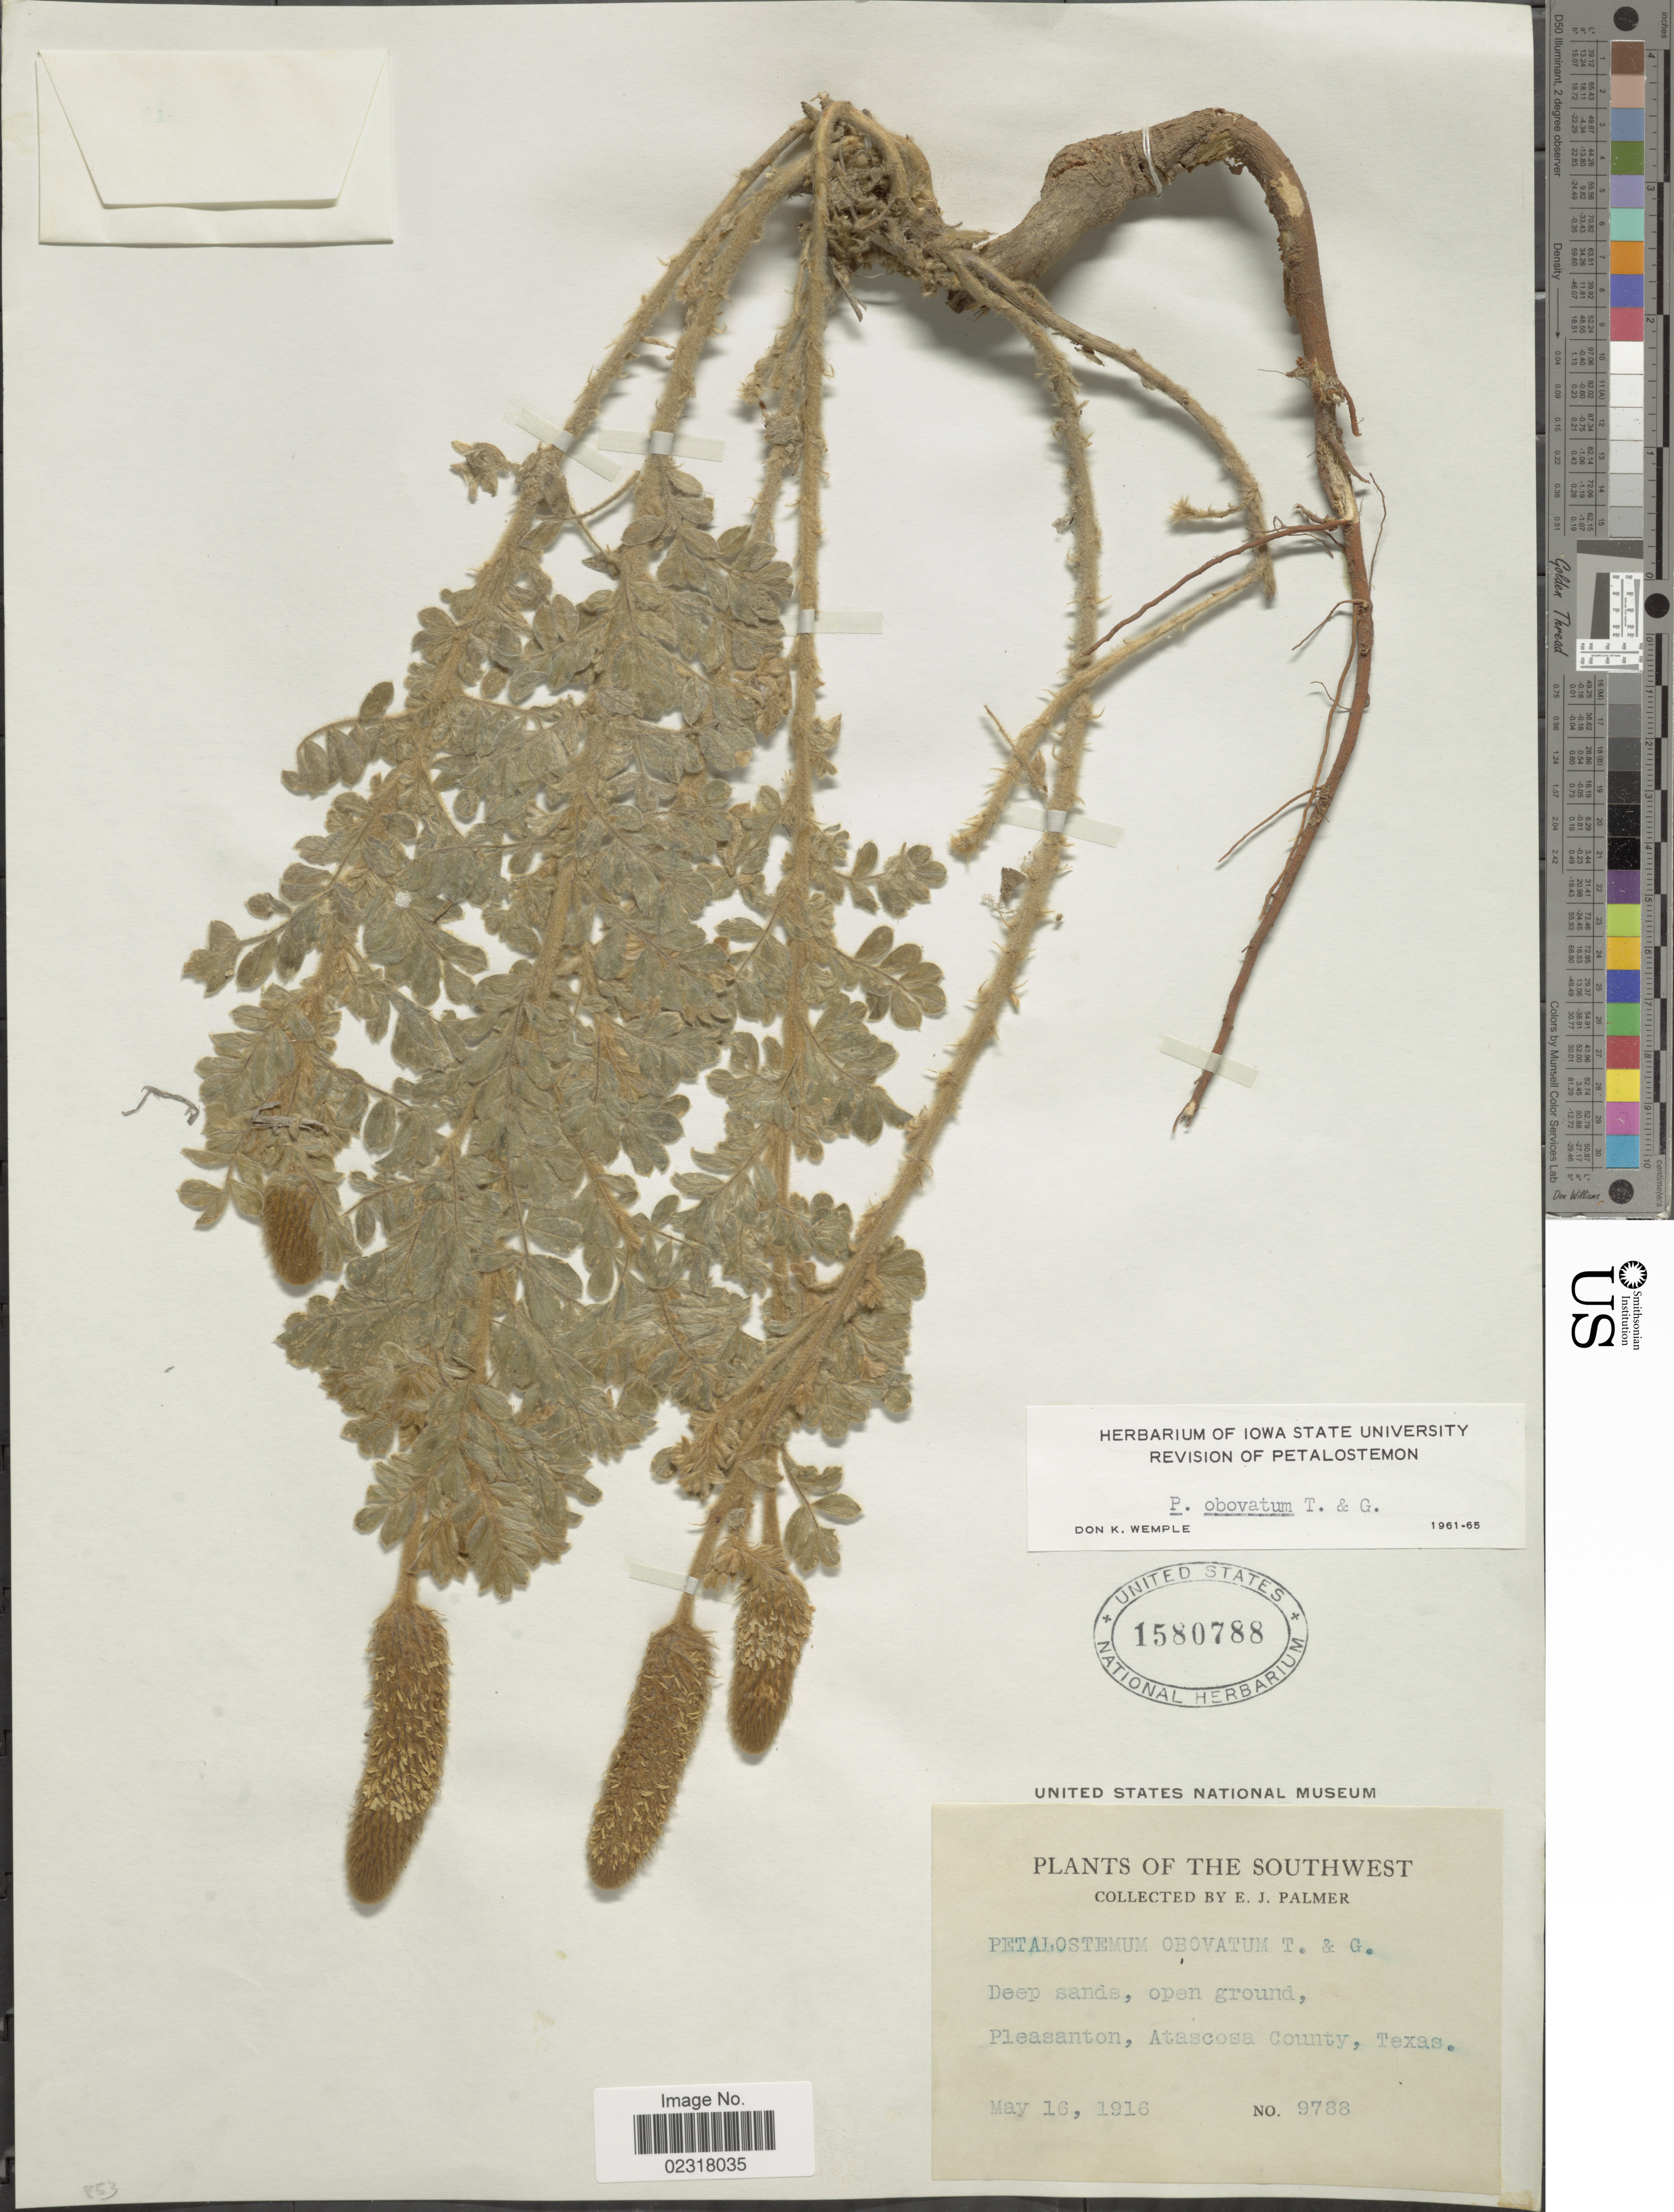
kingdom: Plantae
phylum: Tracheophyta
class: Magnoliopsida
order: Fabales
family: Fabaceae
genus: Dalea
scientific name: Dalea obovata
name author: (Torr.) Shinners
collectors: E. J. Palmer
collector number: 9788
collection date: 1916-05-16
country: United States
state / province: Texas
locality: Southwest, deep sands, open ground, Pleasantation, Atascosa County.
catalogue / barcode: US 1580788